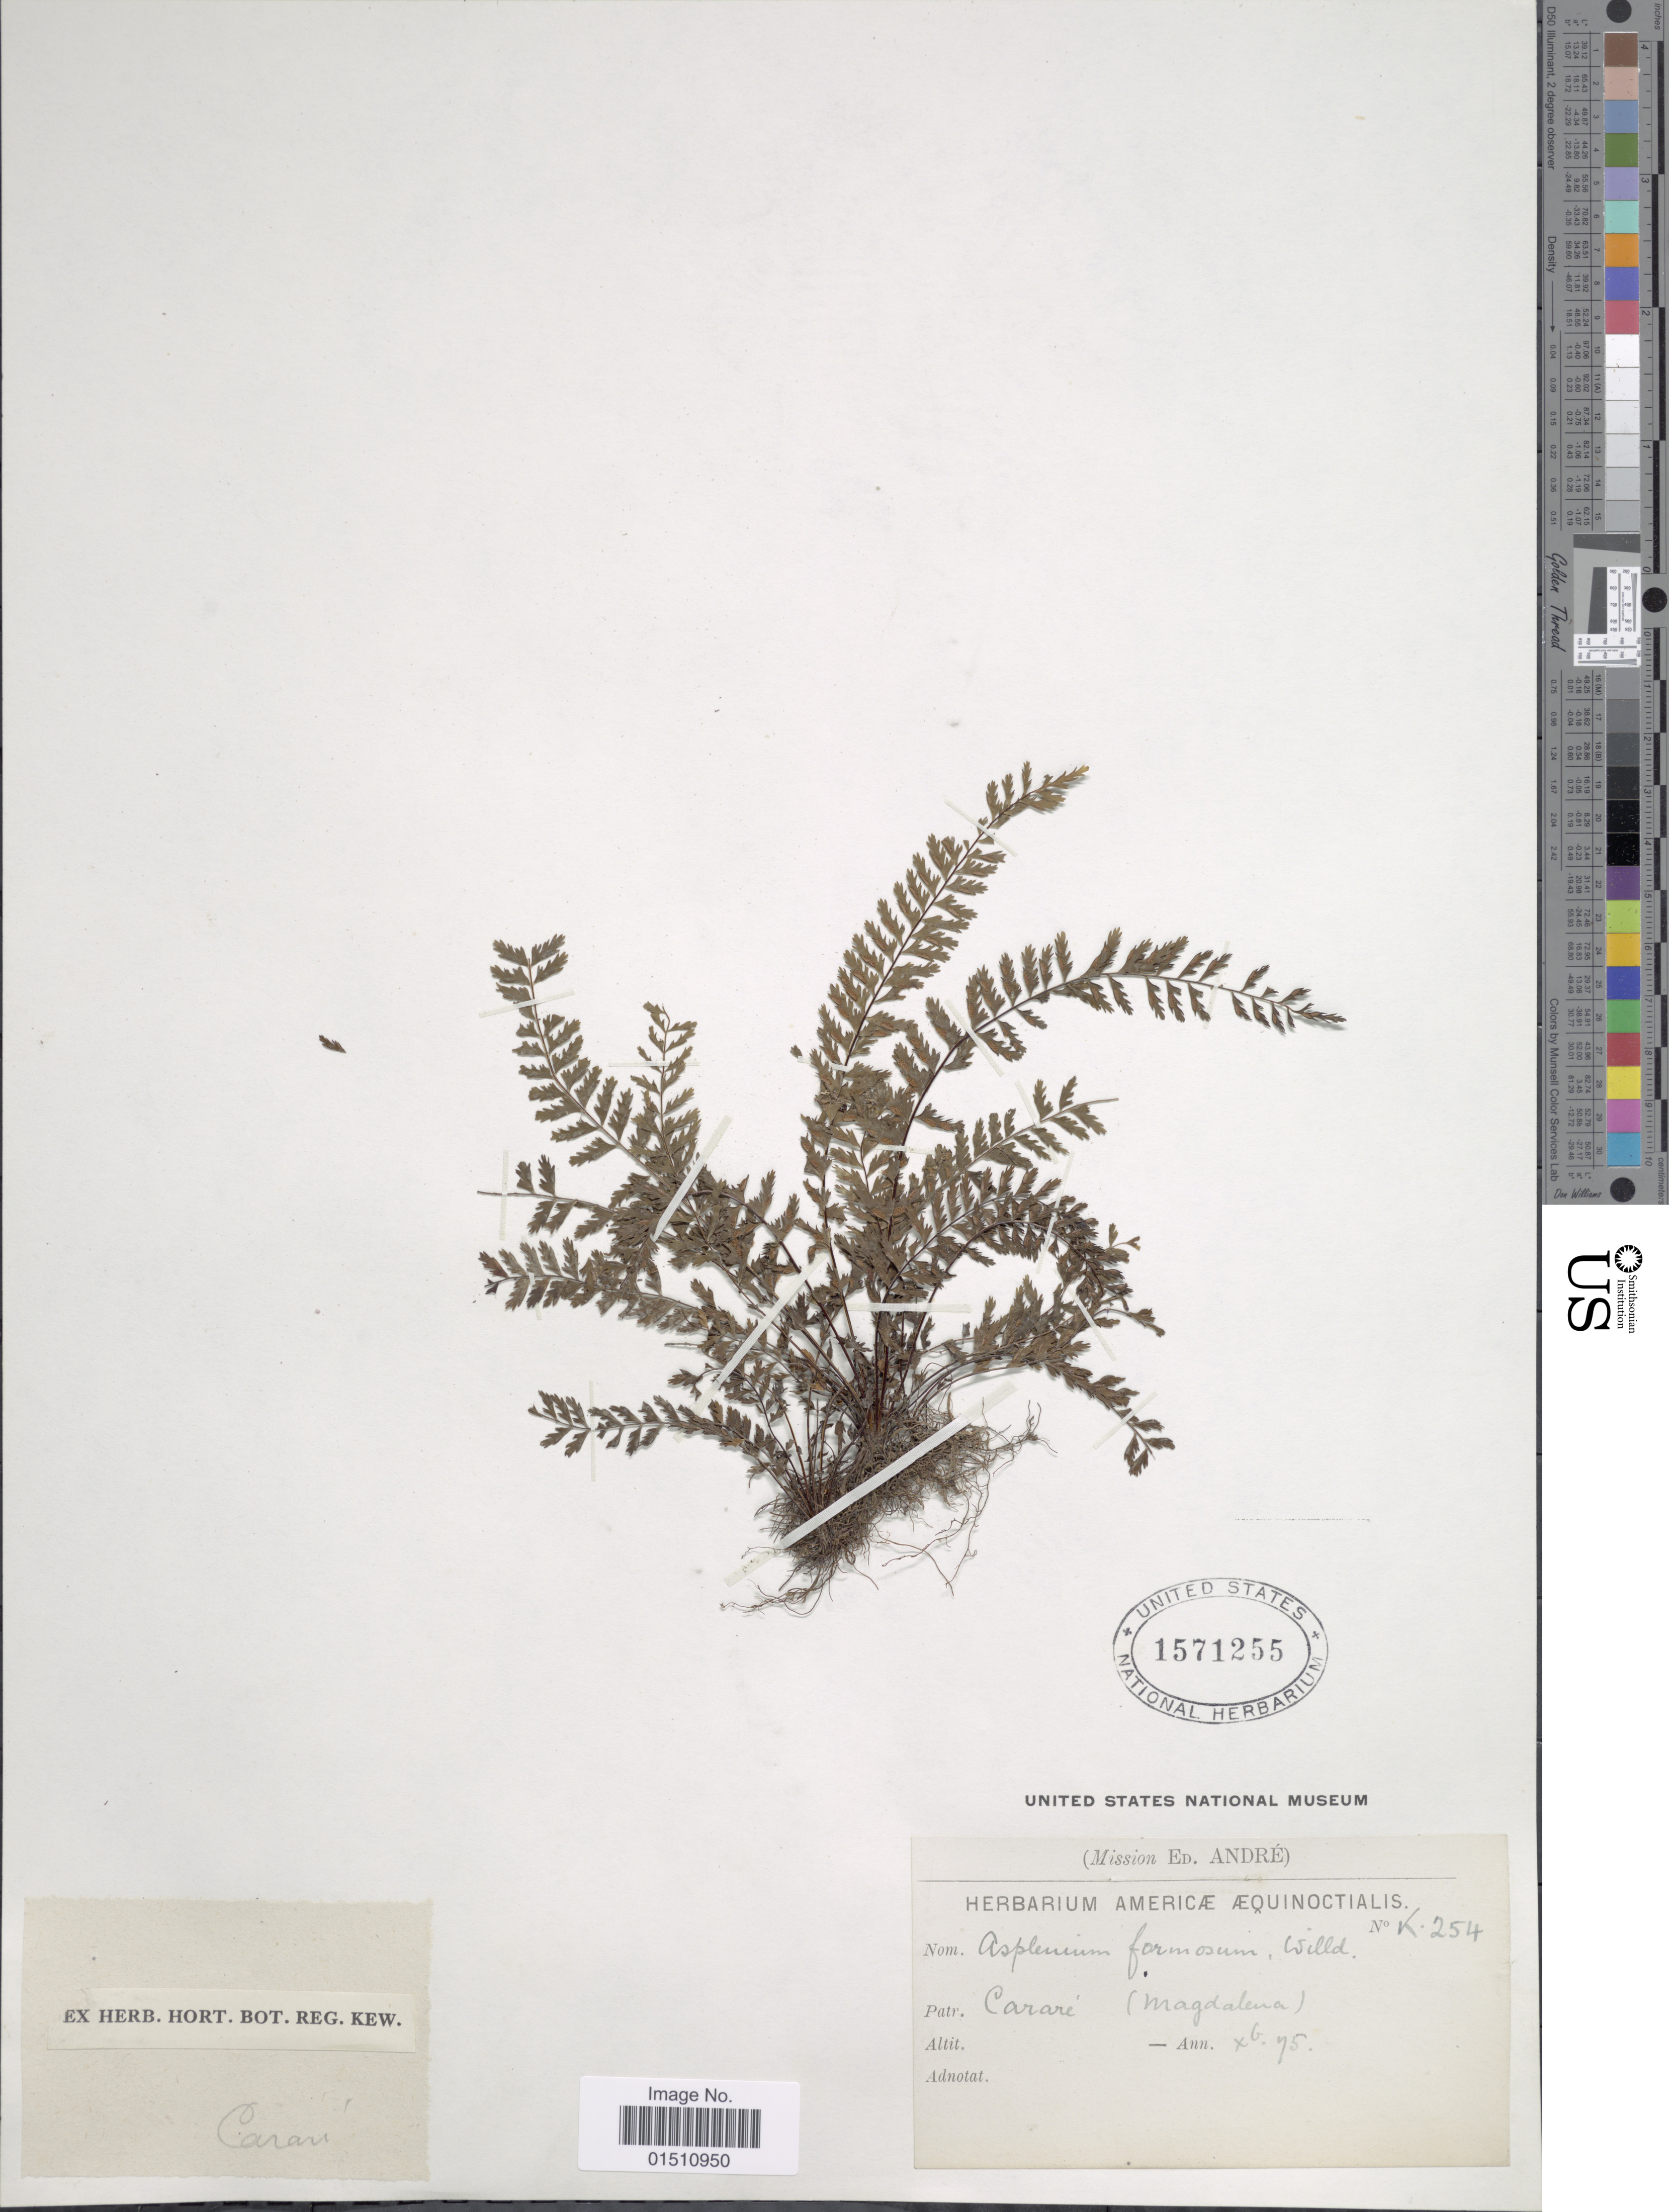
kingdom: Plantae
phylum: Tracheophyta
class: Polypodiopsida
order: Polypodiales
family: Aspleniaceae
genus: Asplenium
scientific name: Asplenium formosum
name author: Willd.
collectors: E. Andre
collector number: K254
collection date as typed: Transcribed d/m/y: /12/75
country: Colombia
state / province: Magdalena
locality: Carare (Magdalena). Æquibictialis.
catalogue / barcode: US 1571255